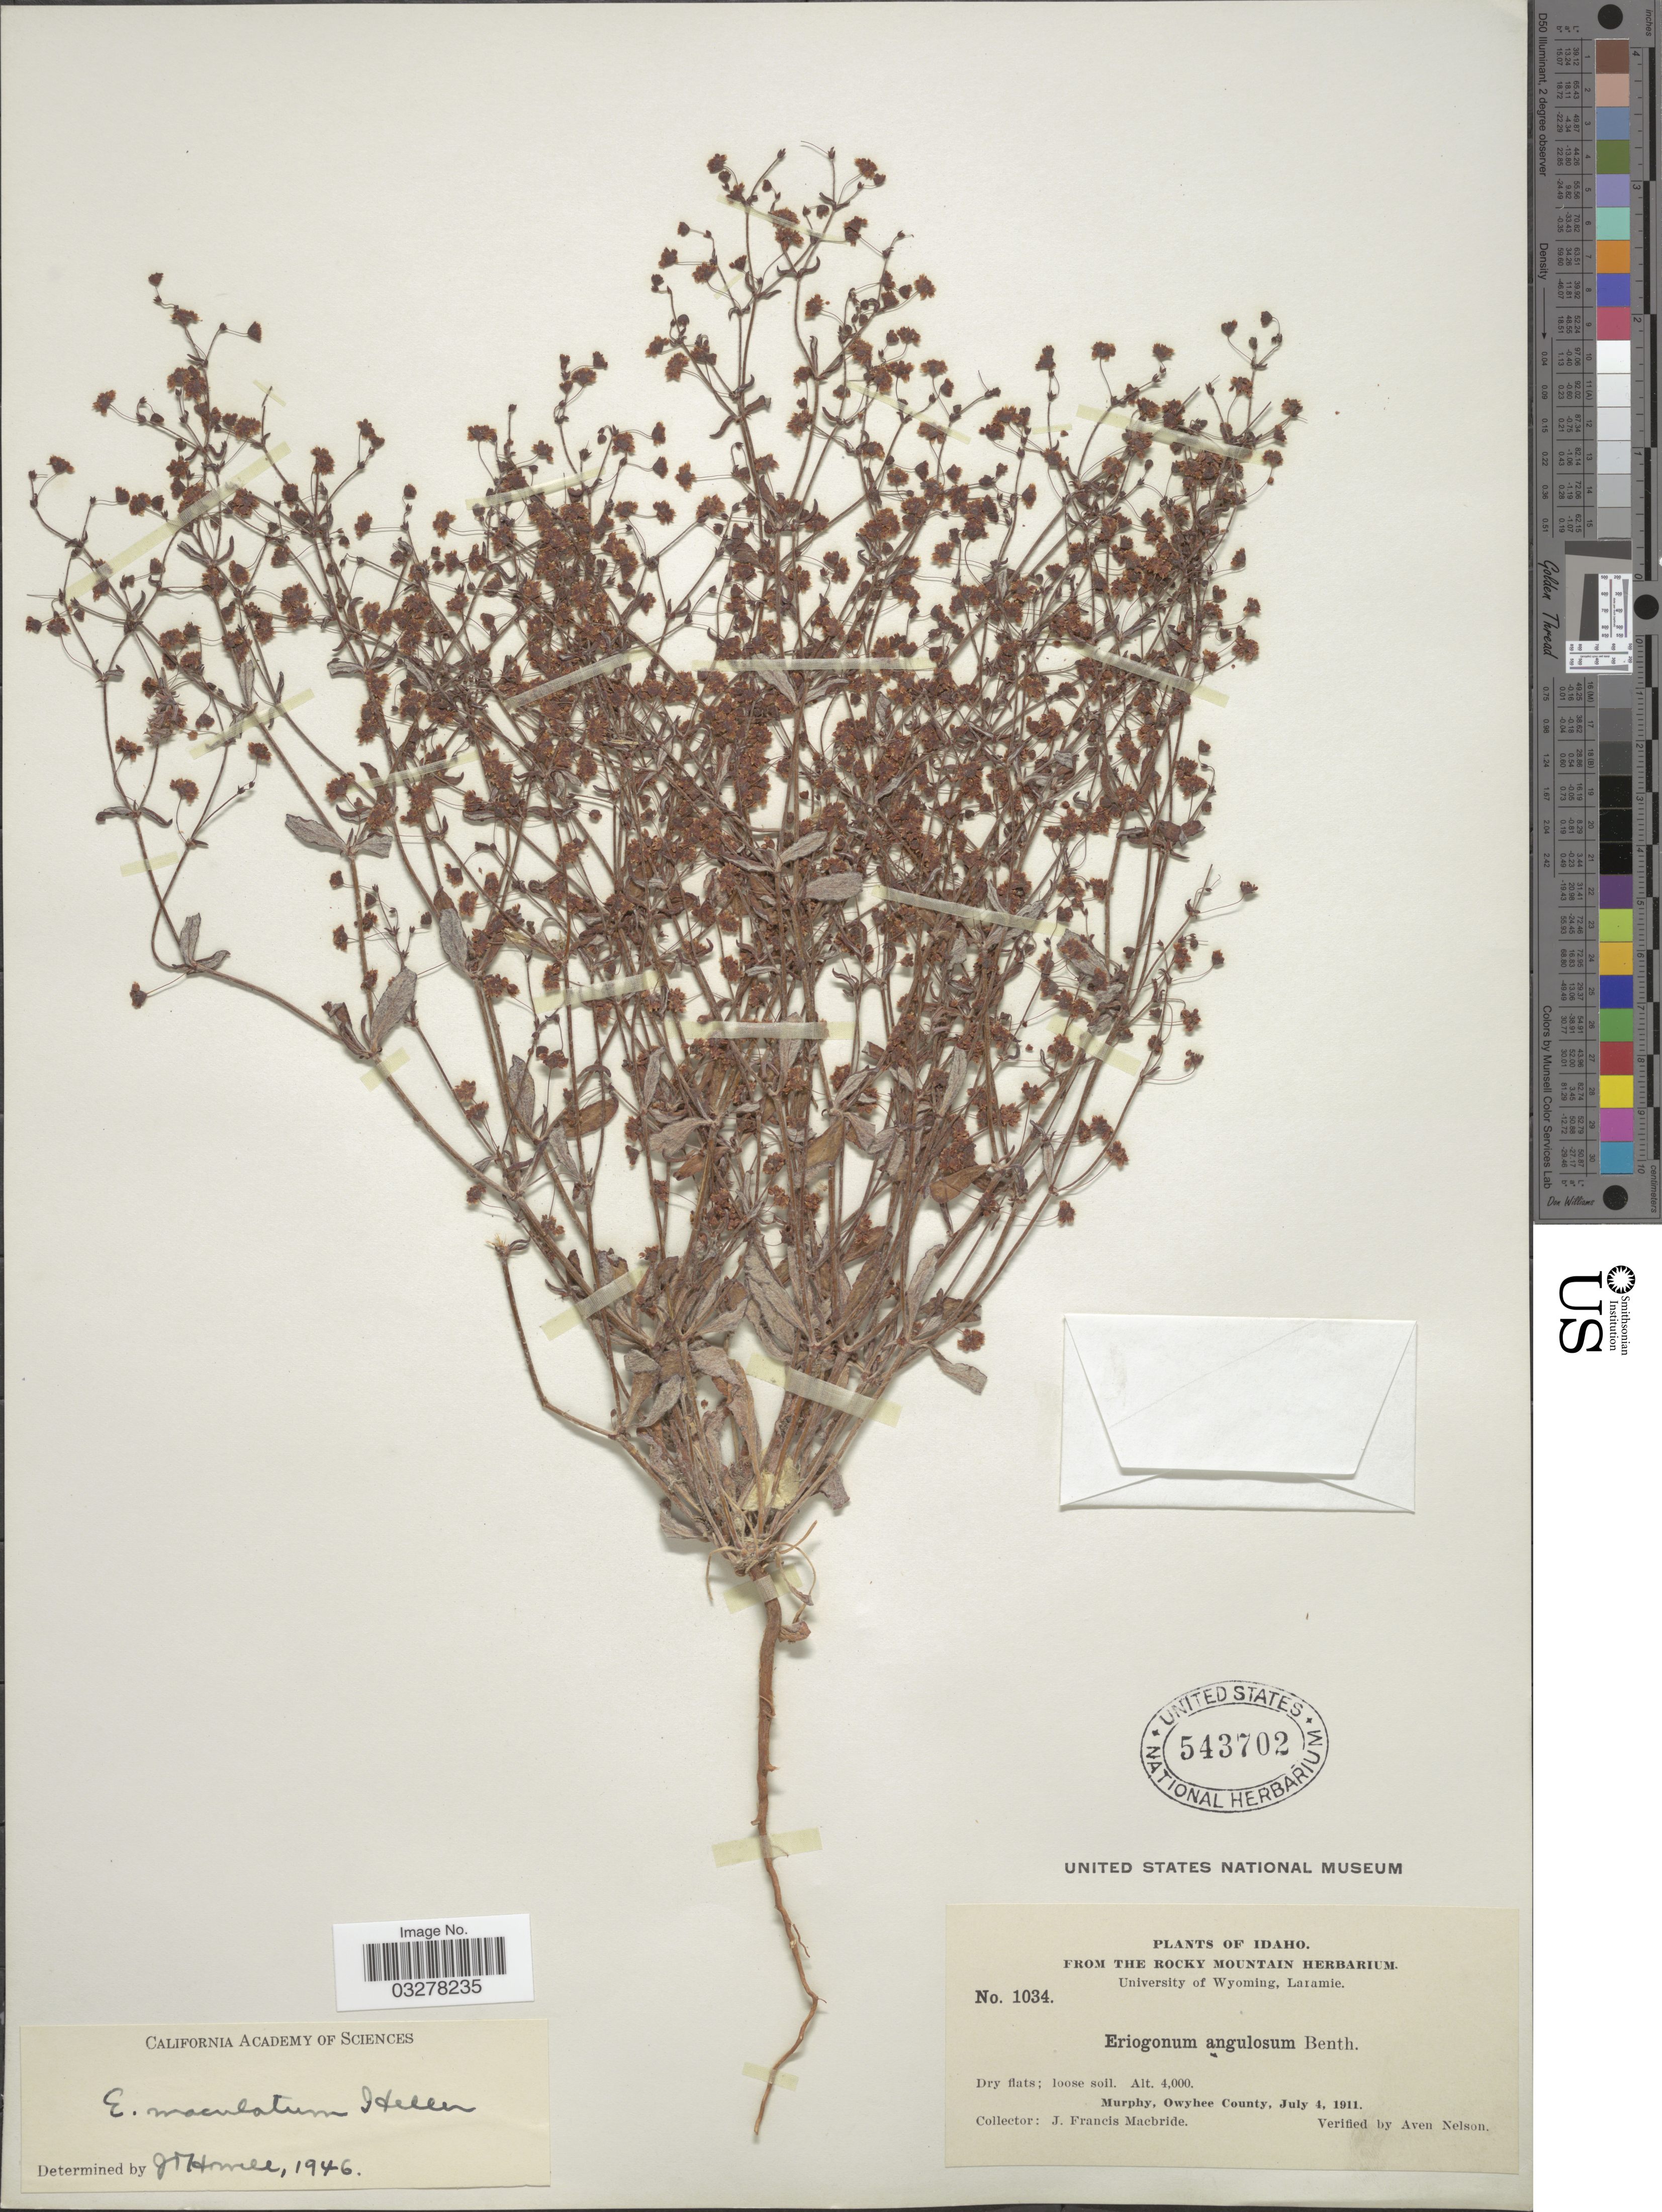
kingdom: Plantae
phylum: Tracheophyta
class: Magnoliopsida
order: Caryophyllales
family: Polygonaceae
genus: Eriogonum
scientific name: Eriogonum maculatum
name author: A. Heller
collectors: J. F. Macbride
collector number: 1034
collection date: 1911-07-04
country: United States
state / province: Idaho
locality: Murphy, Owyhee County.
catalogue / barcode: US 543702